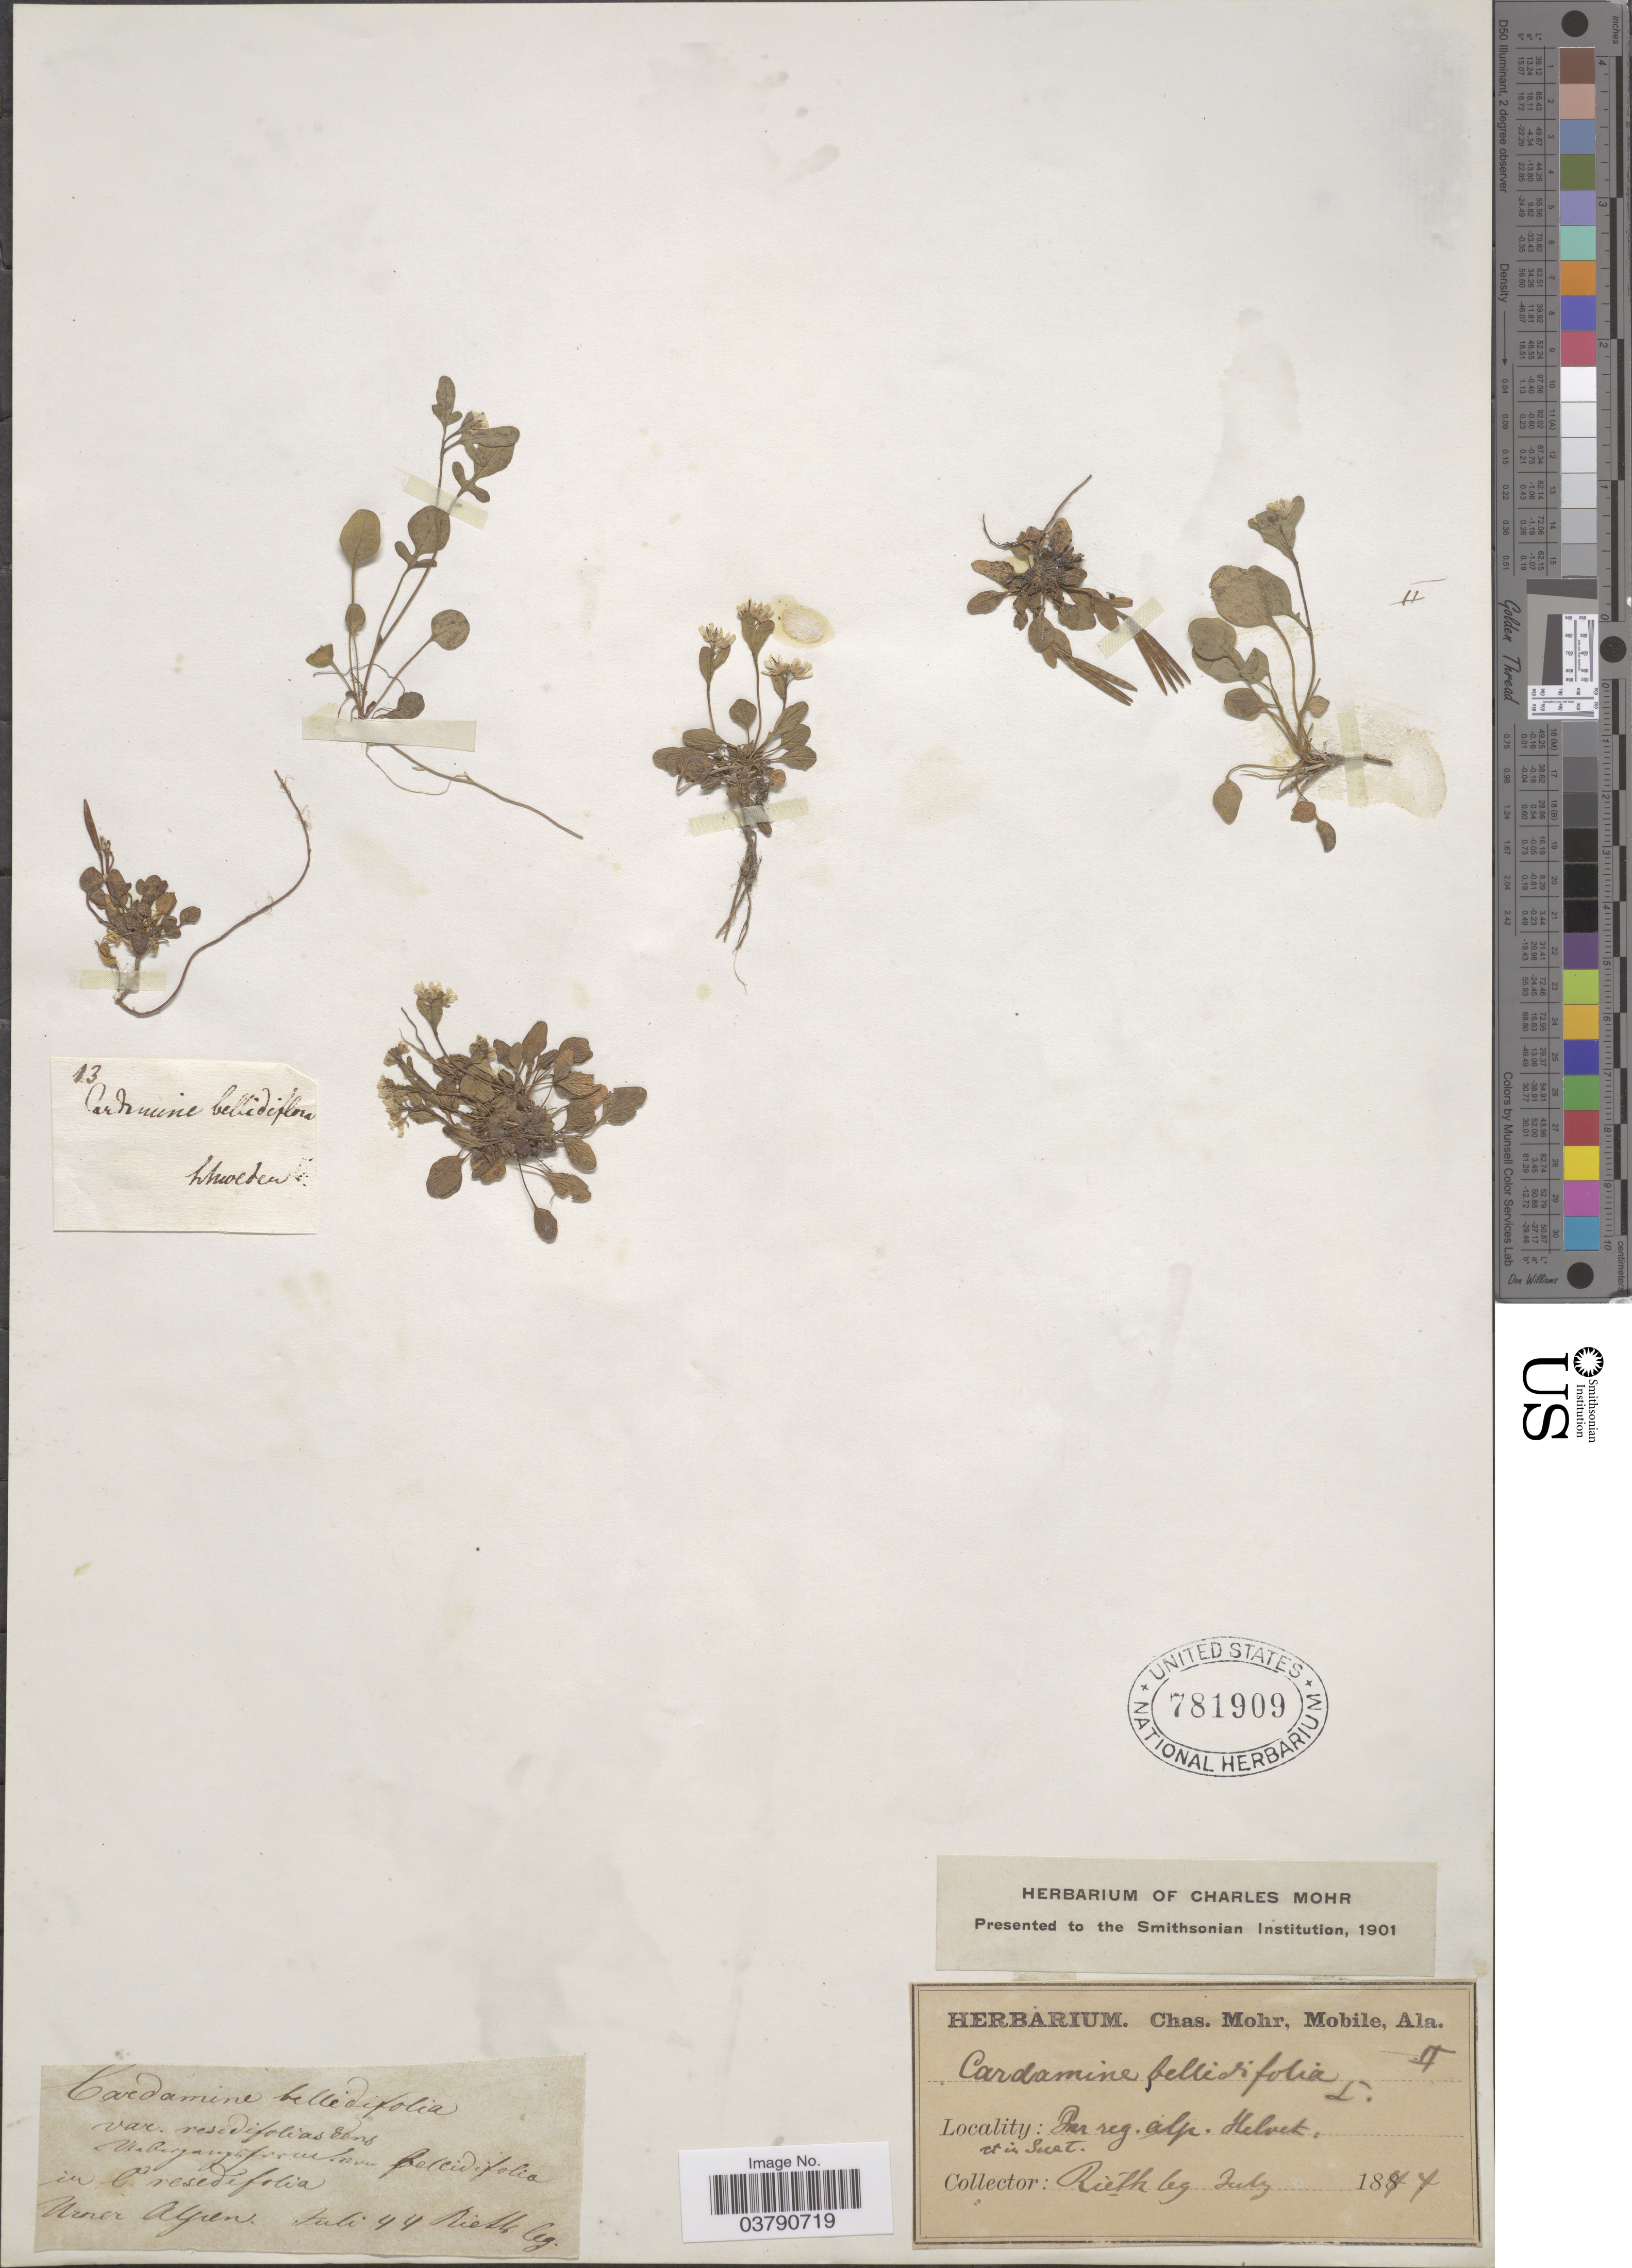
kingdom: Plantae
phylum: Tracheophyta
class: Magnoliopsida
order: Brassicales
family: Brassicaceae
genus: Cardamine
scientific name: Cardamine bellidifolia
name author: L.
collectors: -. Rieth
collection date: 1844-07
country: Switzerland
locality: Urner Alpen. In reg. alp. Helvet. et in Suet.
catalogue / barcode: US 781909